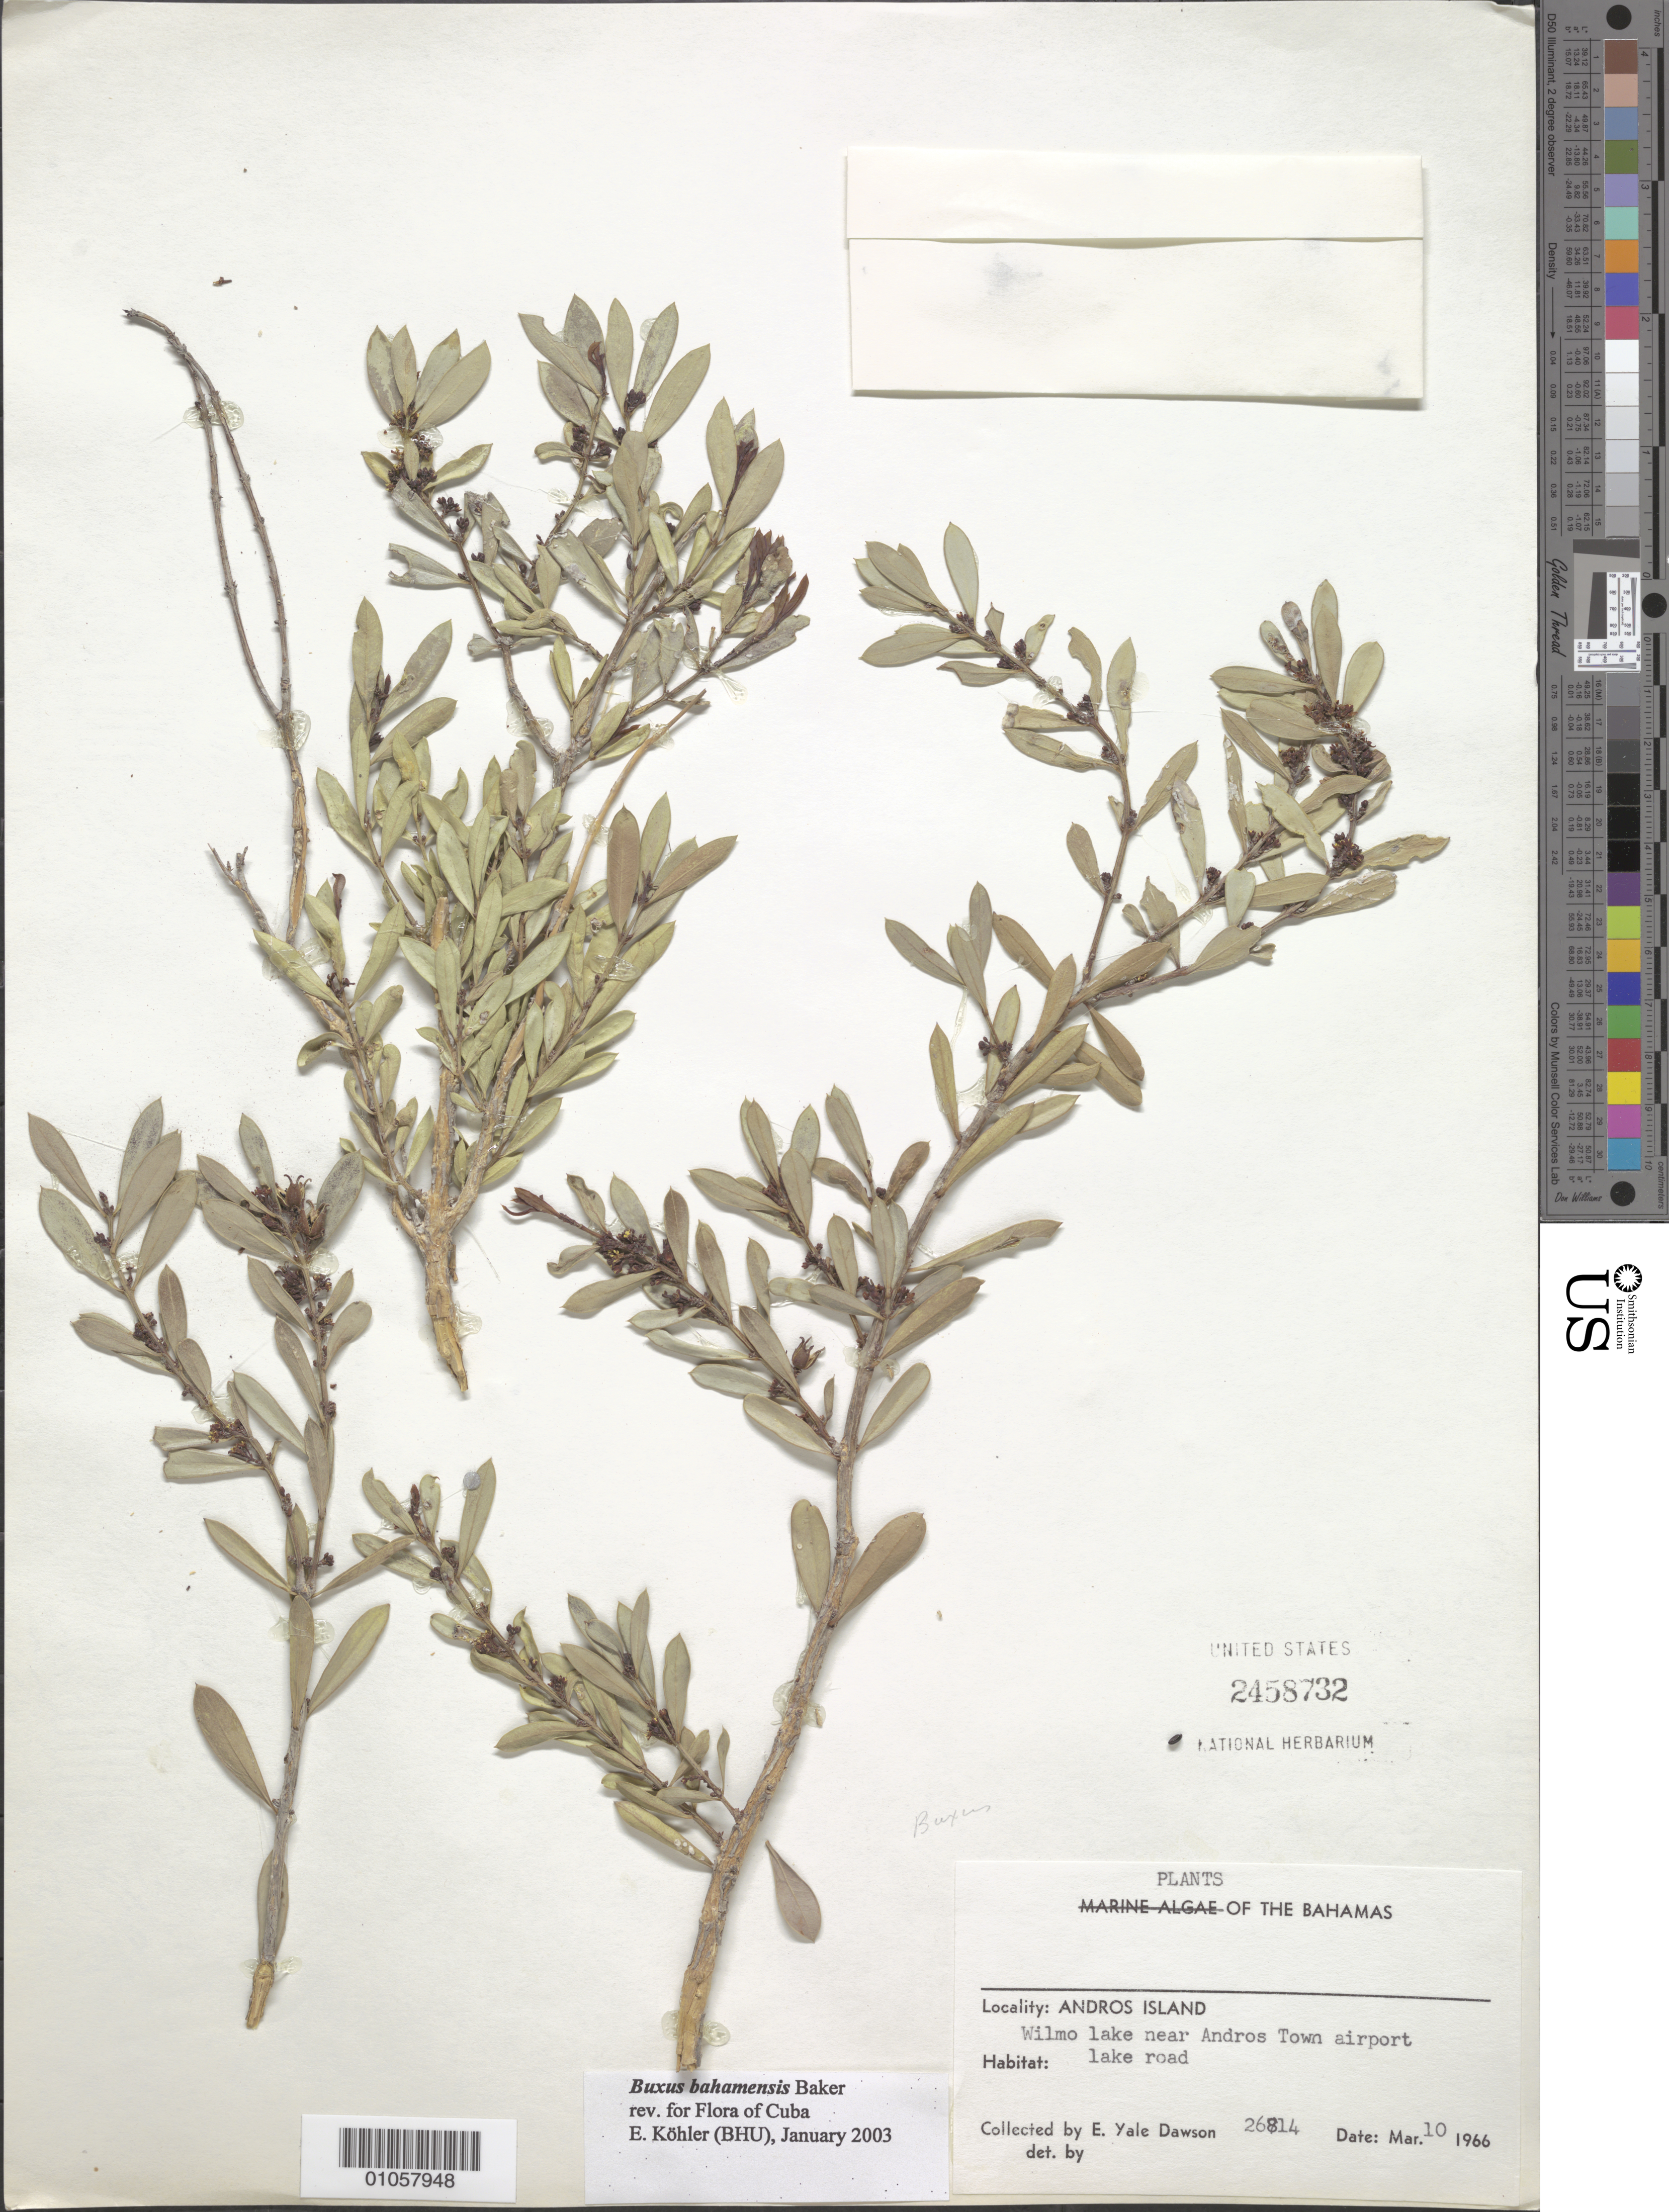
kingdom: Plantae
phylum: Tracheophyta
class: Magnoliopsida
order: Buxales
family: Buxaceae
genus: Buxus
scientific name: Buxus bahamensis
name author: Baker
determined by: Kohler, E.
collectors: E. Y. Dawson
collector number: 26814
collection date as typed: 10 Mar 1966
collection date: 1966-03-10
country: Bahamas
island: Andros I.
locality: Wilmo Lake near Andros Town airport, lake road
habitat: Lake road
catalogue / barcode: US 2458732